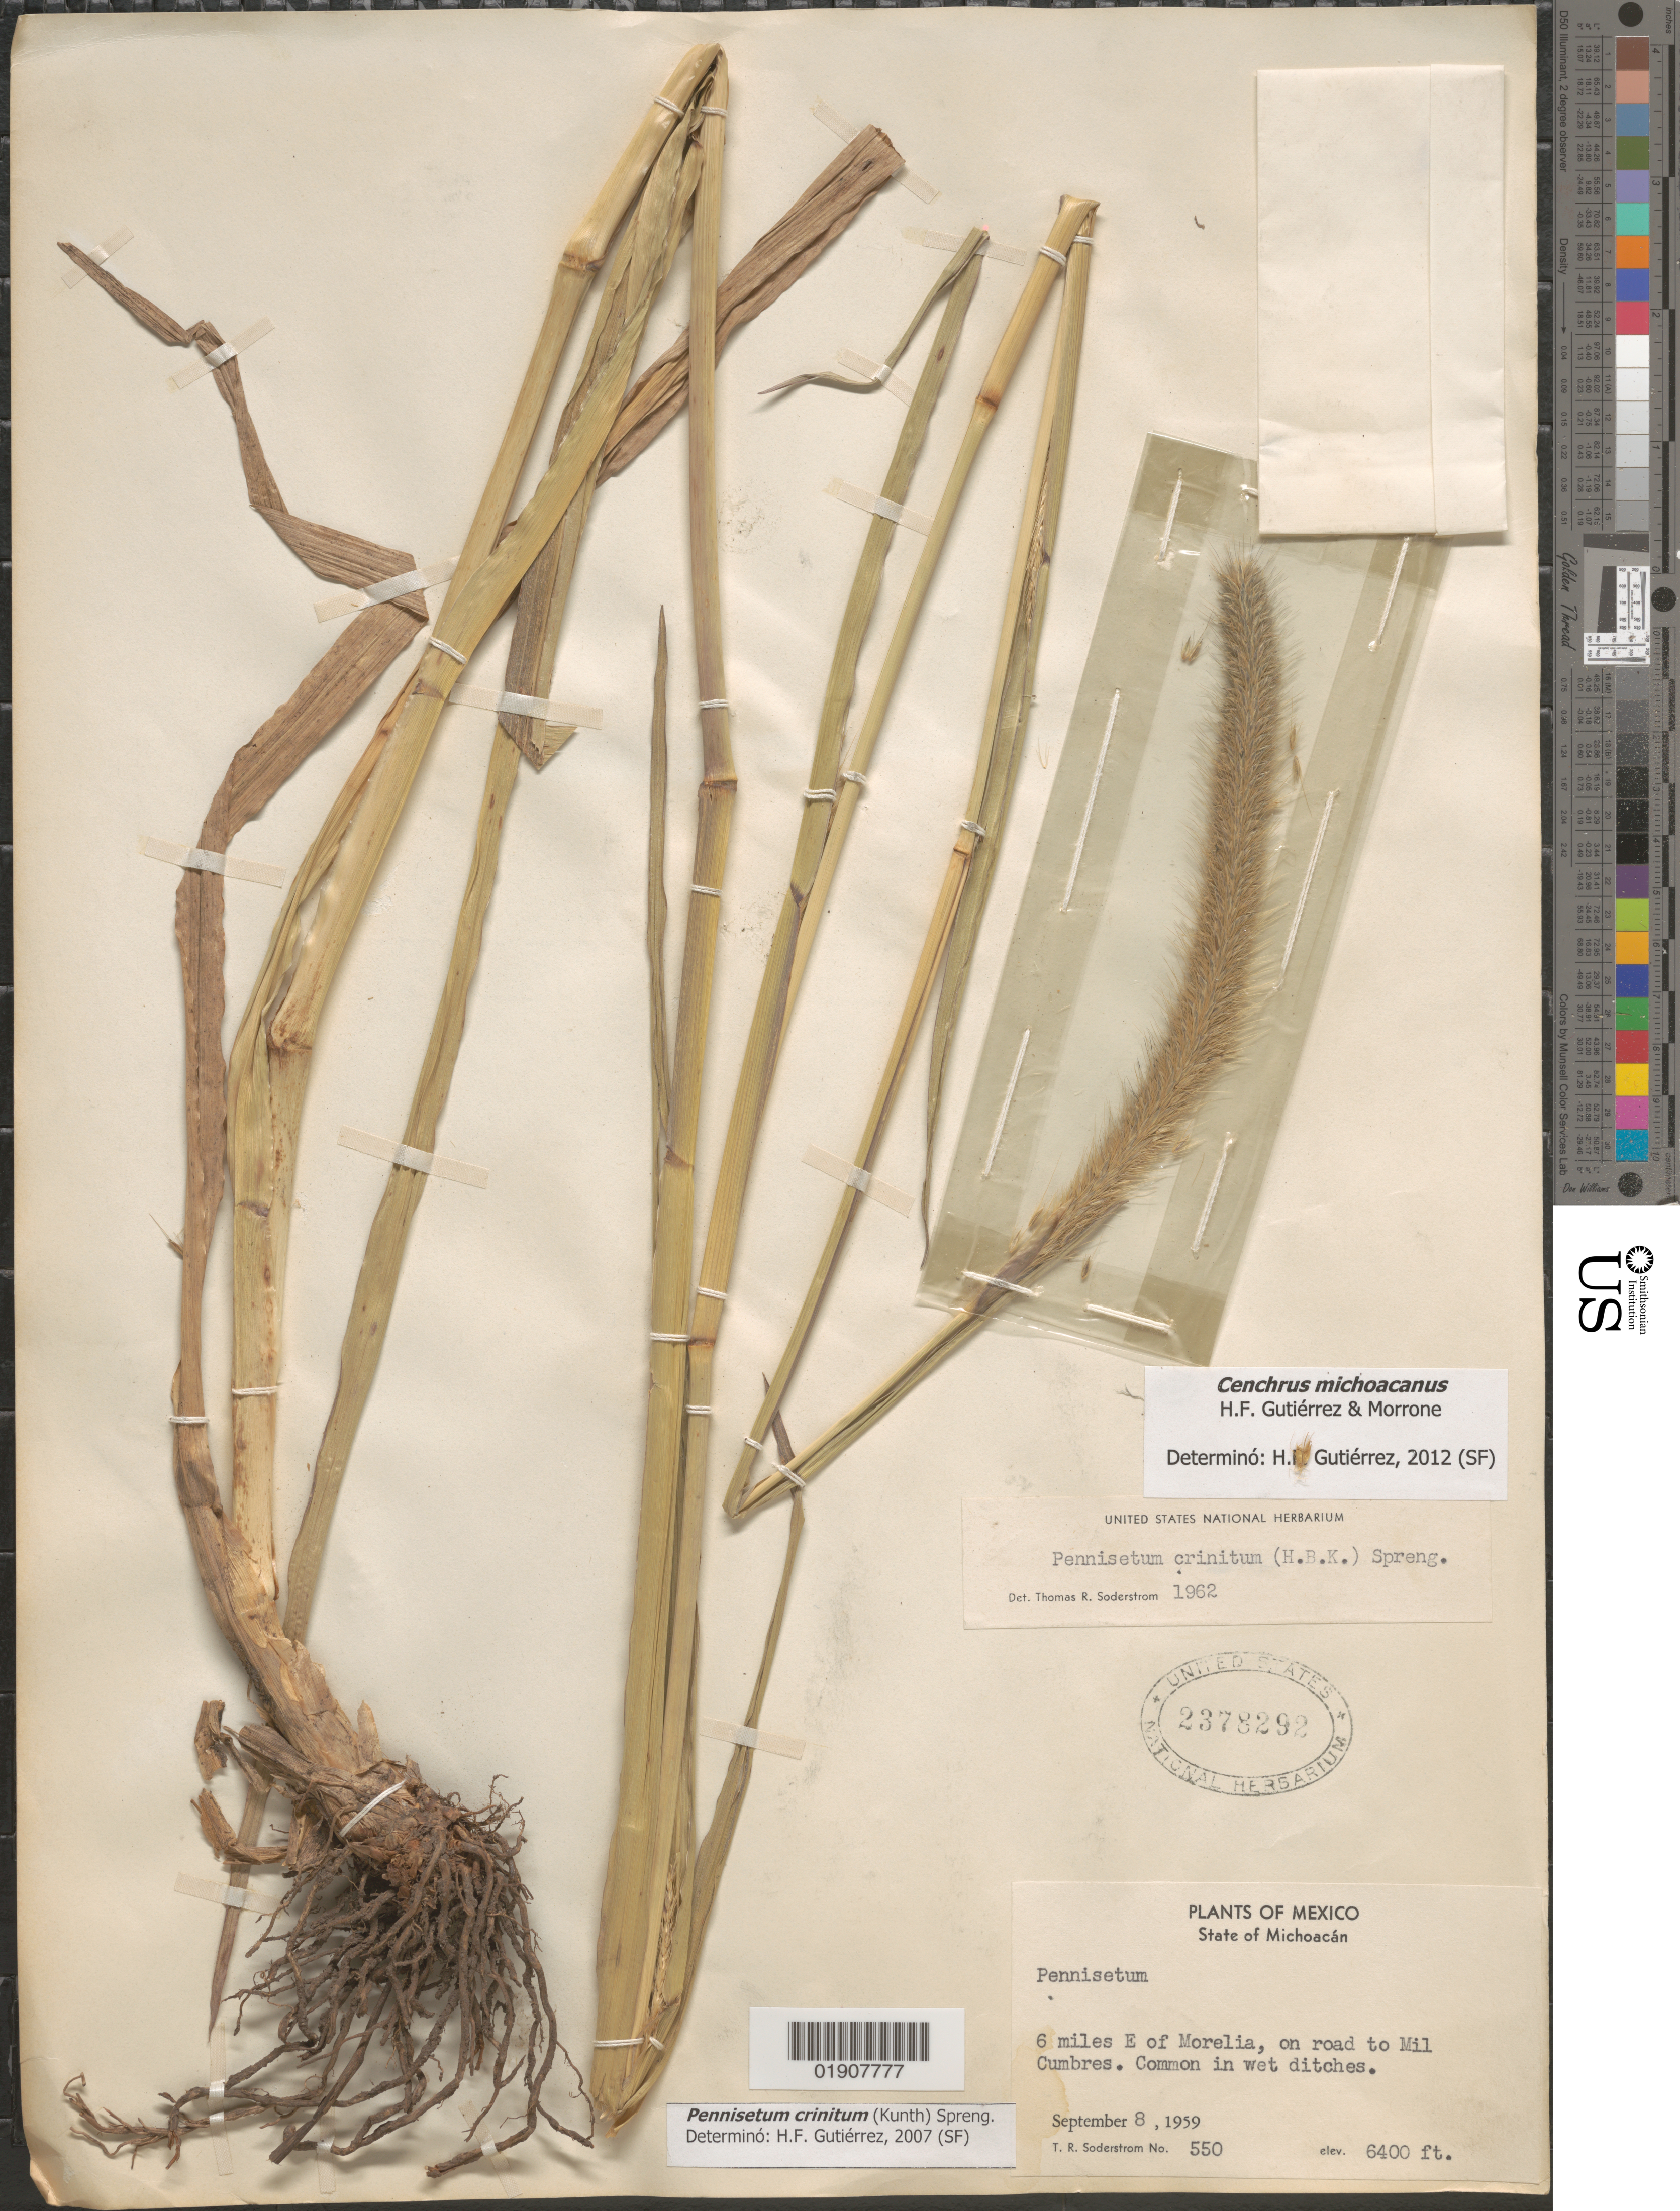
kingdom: Plantae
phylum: Tracheophyta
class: Liliopsida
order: Poales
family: Poaceae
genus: Cenchrus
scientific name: Cenchrus michoacanus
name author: H.F. Gut. & Morrone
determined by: Gutiérrez, H. F.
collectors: T. R. Soderstrom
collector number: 550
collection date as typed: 8 Sep 1959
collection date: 1959-09-08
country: Mexico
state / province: Michoacán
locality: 6 mi E of Morelia on road to Mil Cumbres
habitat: Common in wet ditches.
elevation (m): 1951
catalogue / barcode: US 2378292